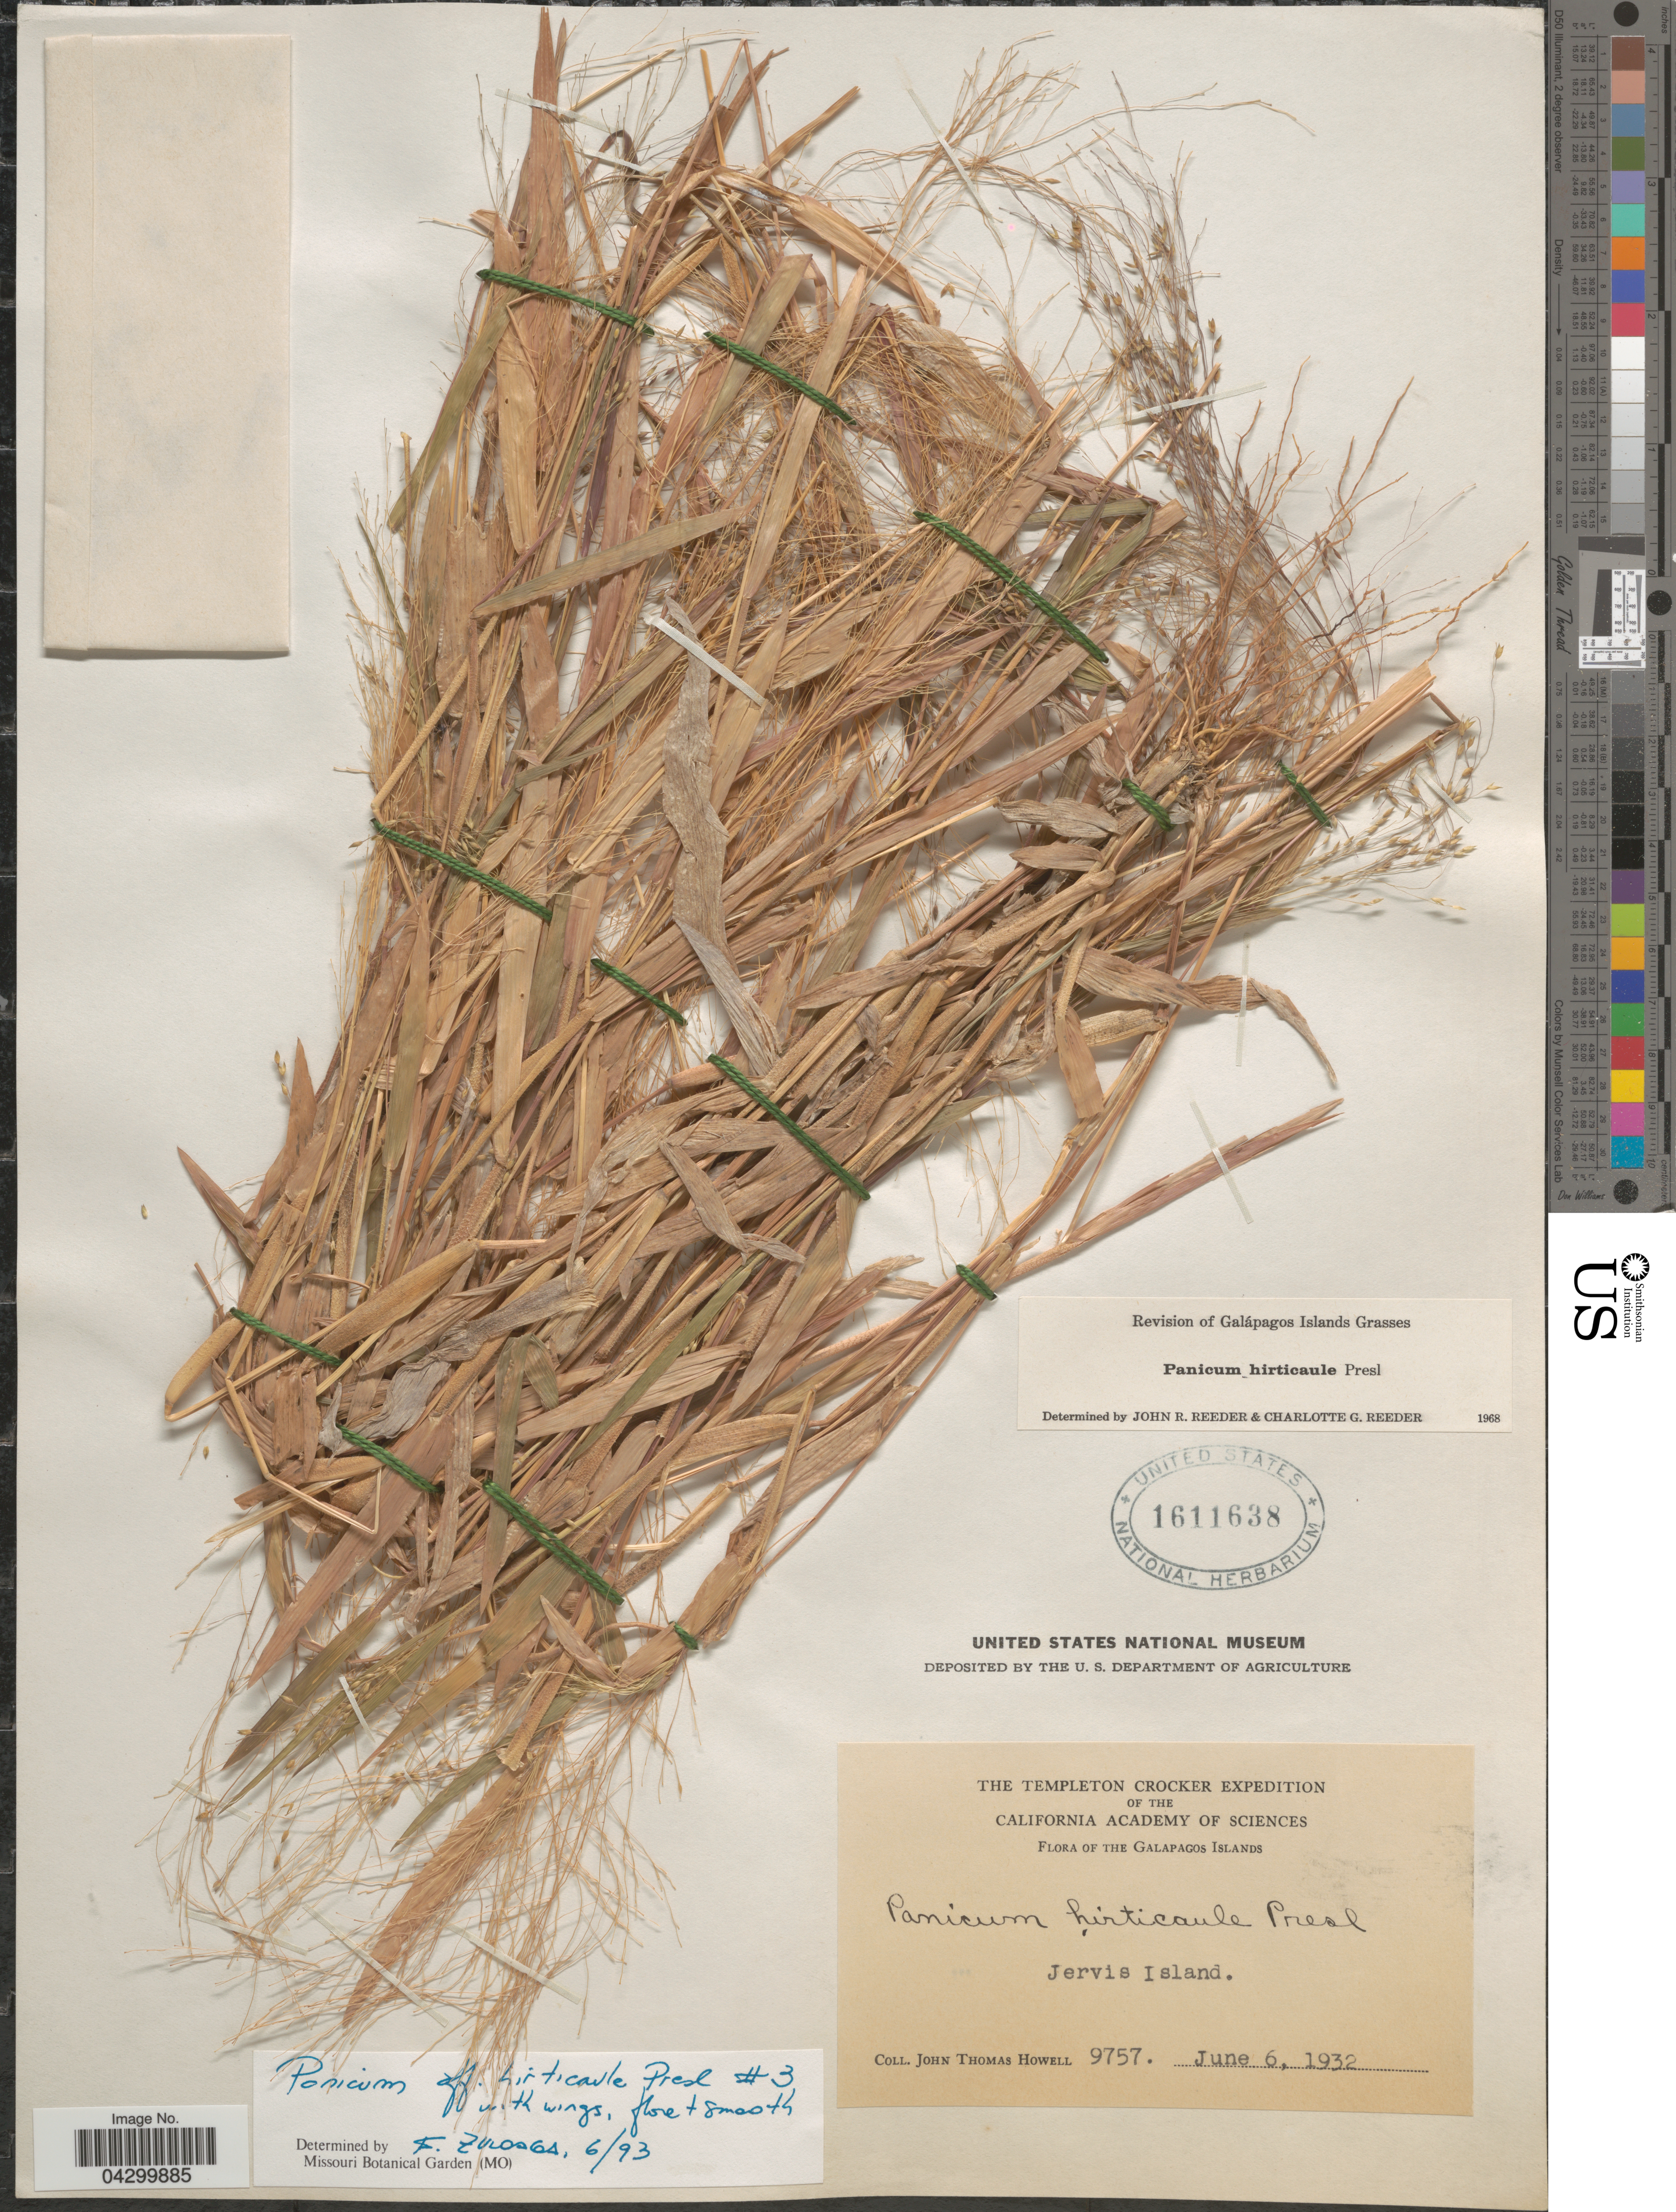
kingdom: Plantae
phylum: Tracheophyta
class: Liliopsida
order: Poales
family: Poaceae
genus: Panicum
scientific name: Panicum hirticaule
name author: J. Presl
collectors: J. T. Howell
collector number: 9757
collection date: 1932-06-06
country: Ecuador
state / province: Colón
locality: The Templeton Crocker Expedition of the California Academy of Sciences. Galapagos Islands. Jervis Island.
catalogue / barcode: US 1611638